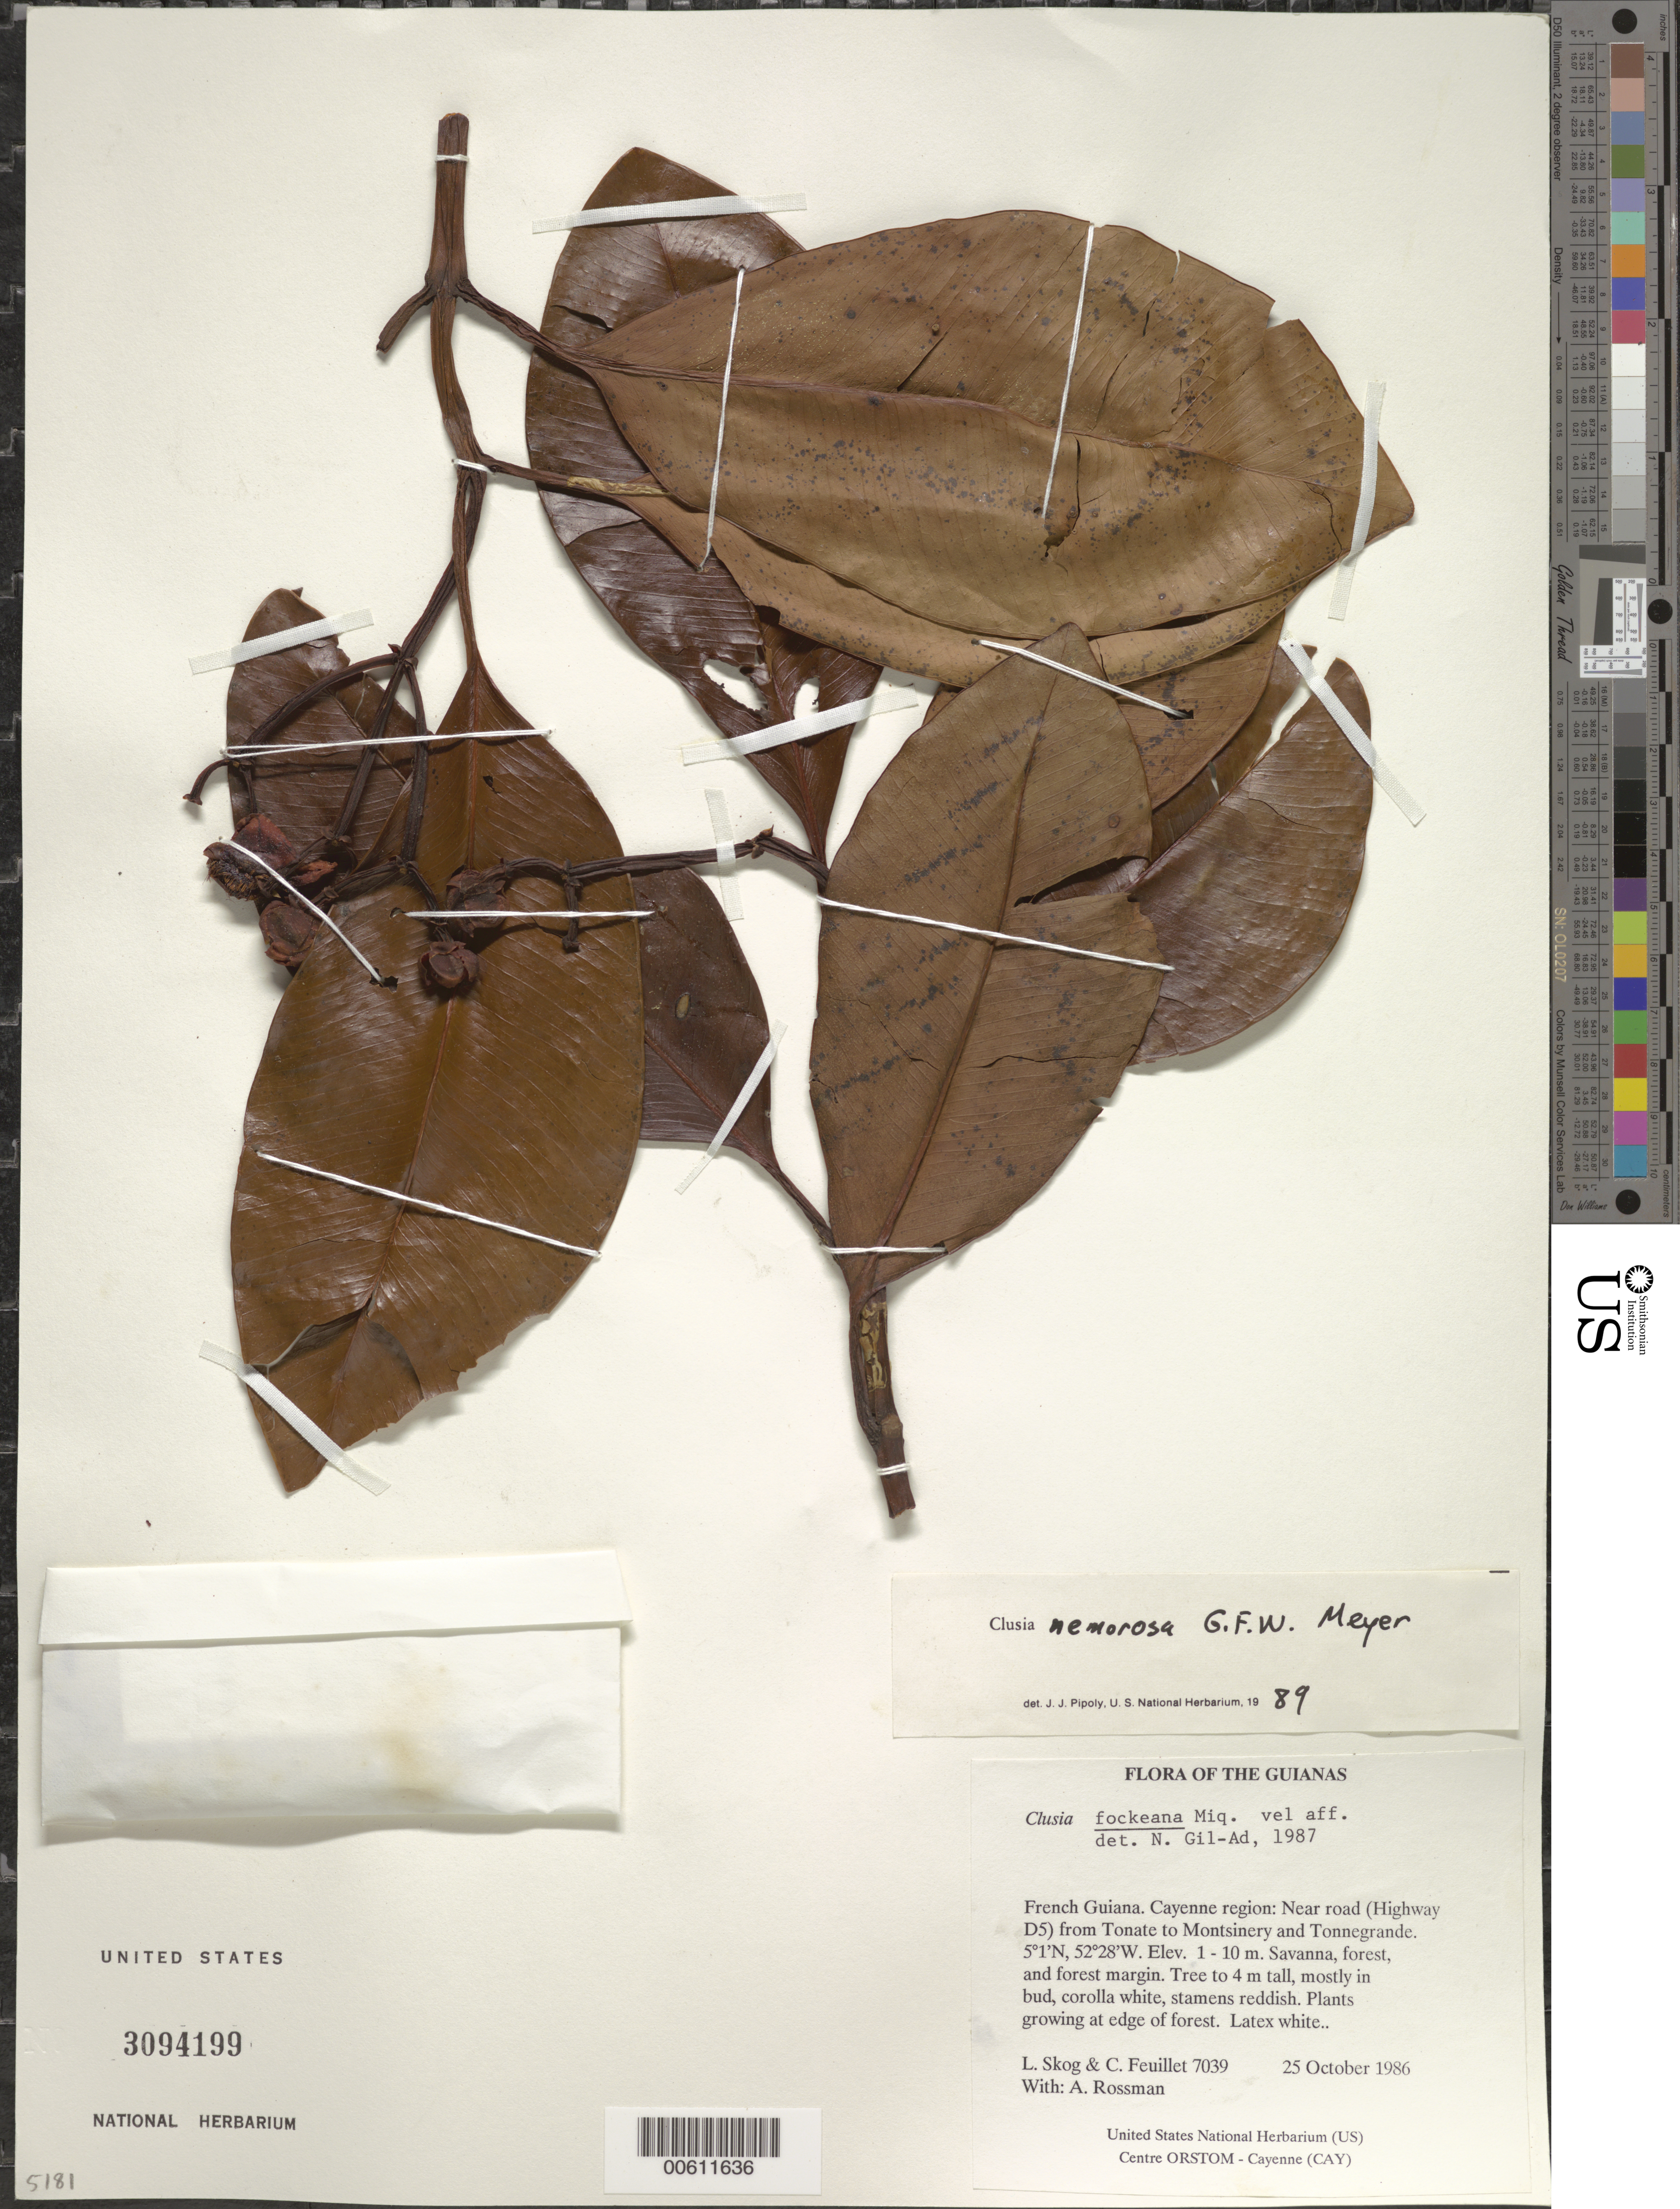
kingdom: Plantae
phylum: Tracheophyta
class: Magnoliopsida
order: Malpighiales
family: Clusiaceae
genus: Clusia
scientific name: Clusia nemorosa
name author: G. Mey.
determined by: Pipoly, J. J., III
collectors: L. E. Skog, C. Feuillet & A. Rossman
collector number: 7039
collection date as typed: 25 October 1986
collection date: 1986-10-25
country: French Guiana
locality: Cayenne. Near road (Highway D5) from Tonate to Montsinery and Tonnegrande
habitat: Savanna, forest, and forest margin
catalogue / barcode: US 3094199